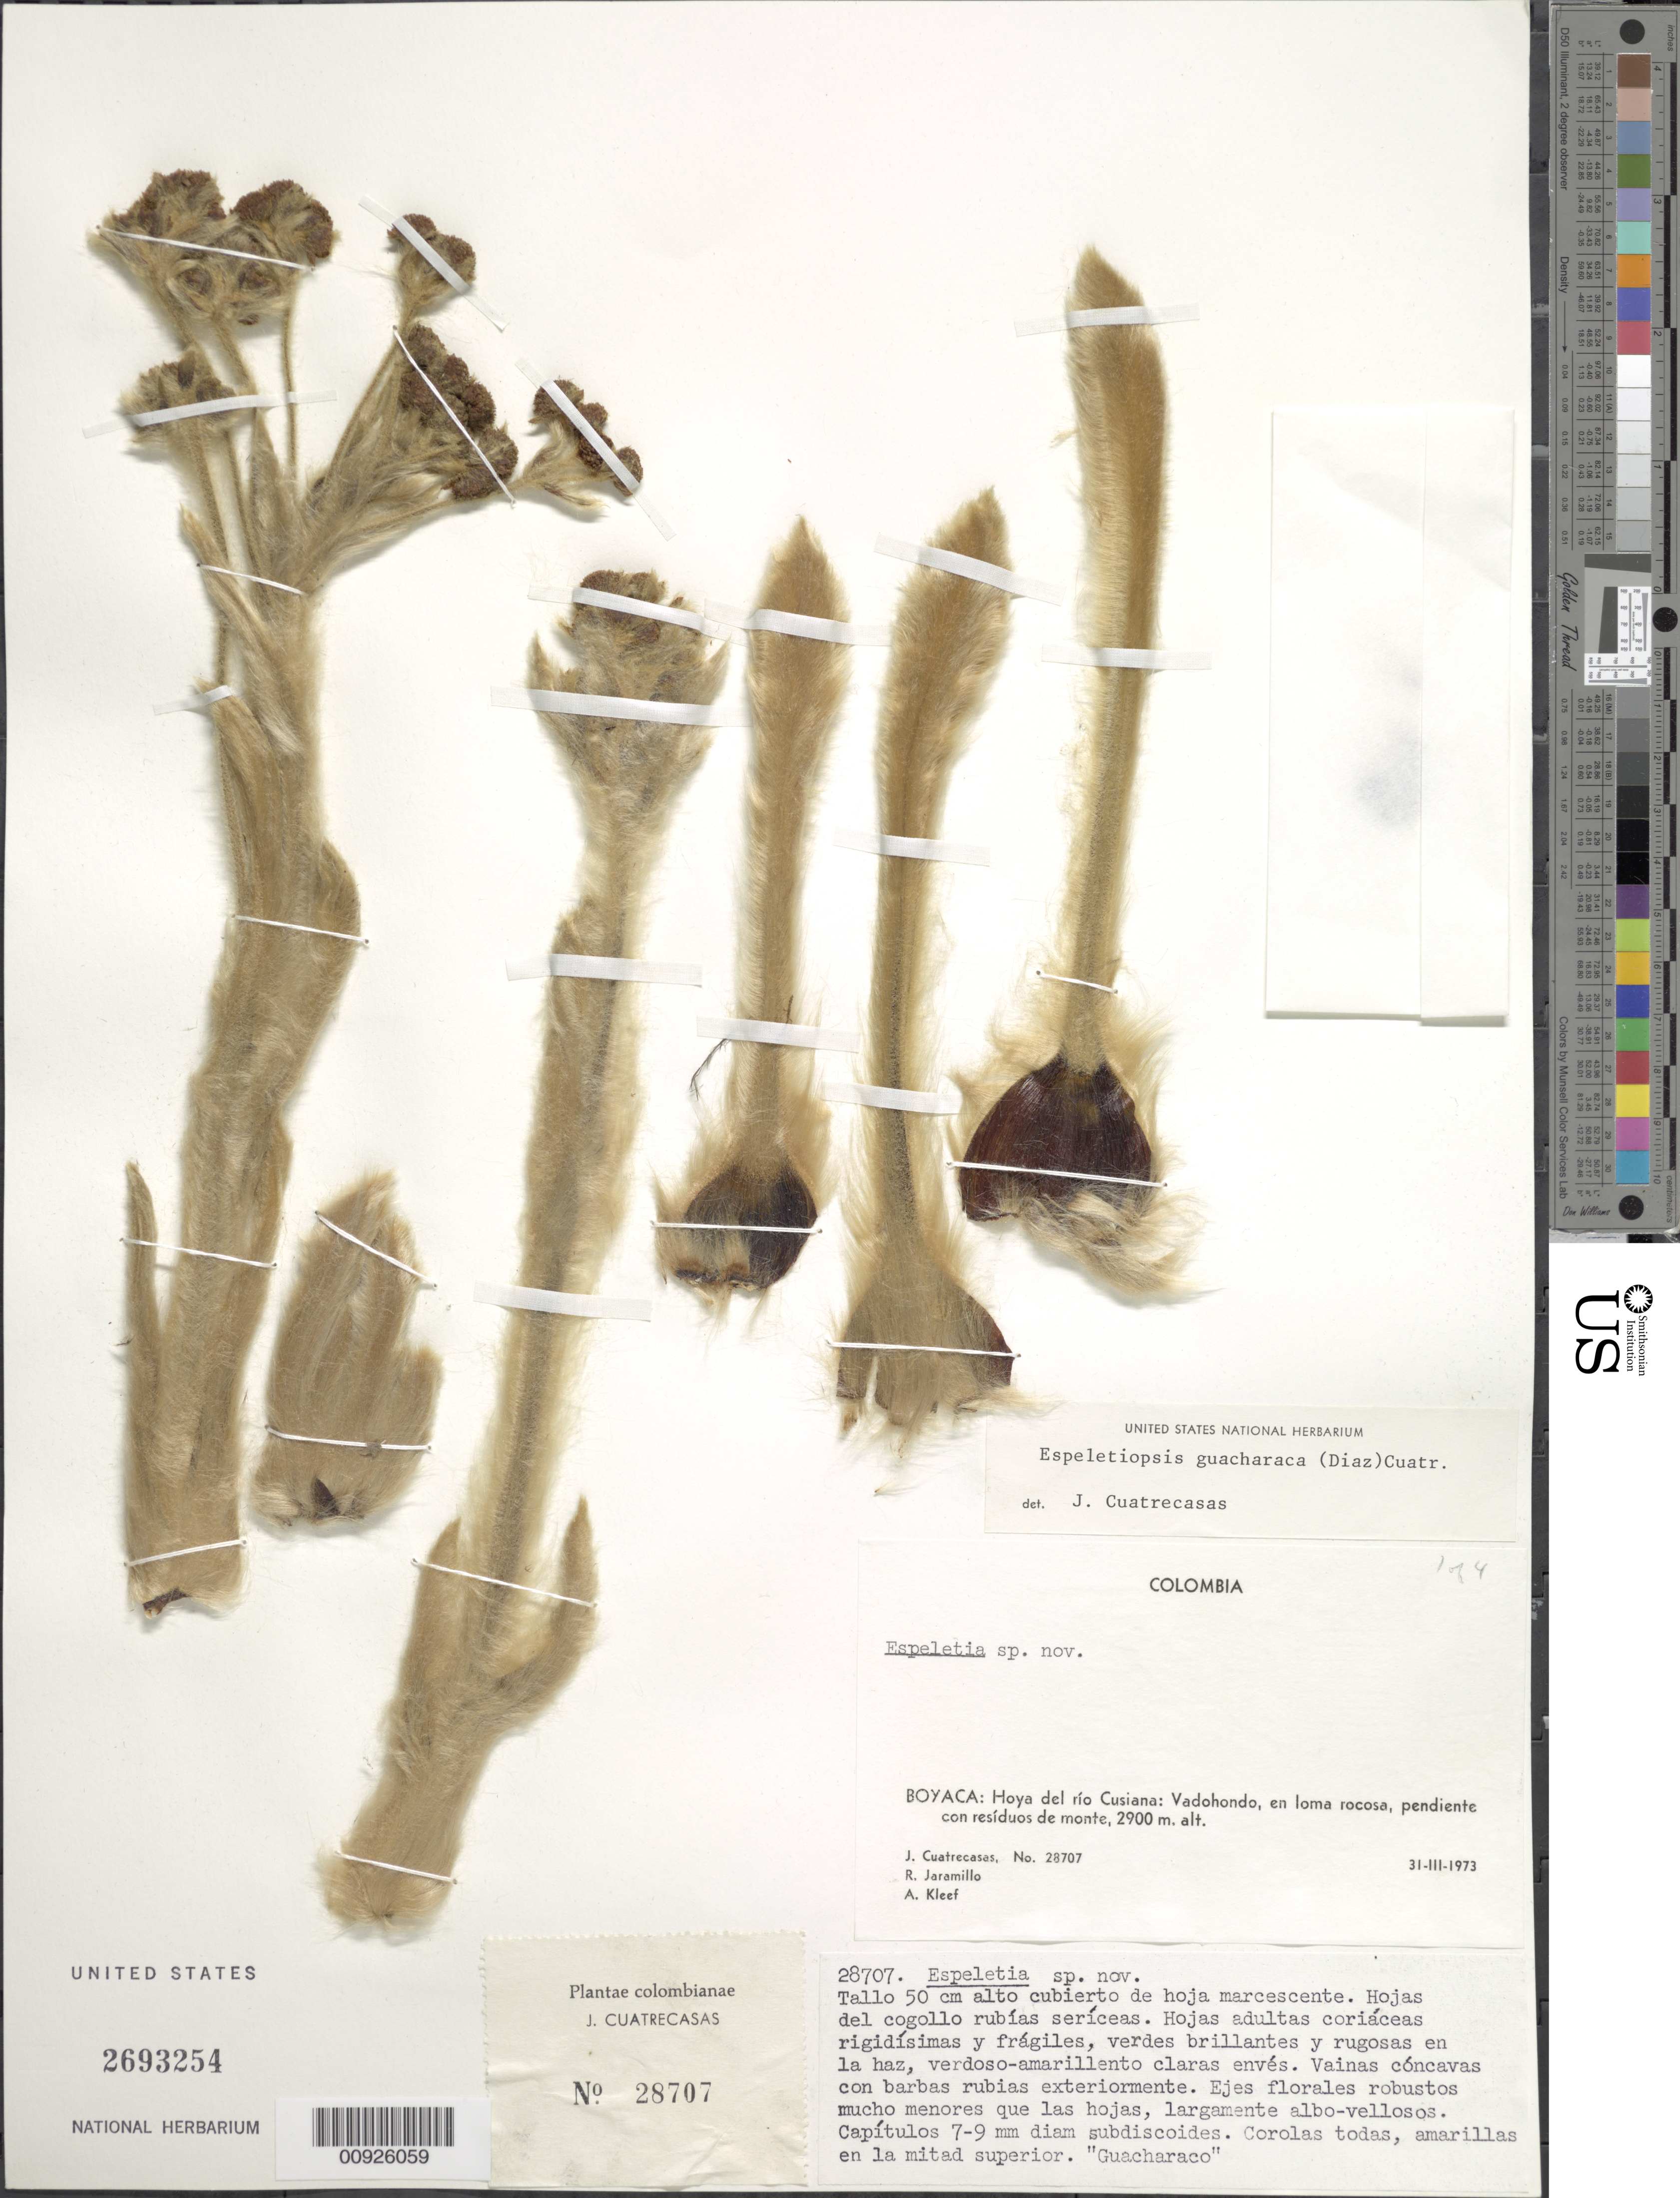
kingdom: Plantae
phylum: Tracheophyta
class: Magnoliopsida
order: Asterales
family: Asteraceae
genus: Espeletiopsis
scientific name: Espeletiopsis jimenez-quesadae var. guacharaca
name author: (S. Díaz) Cuatrec.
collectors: J. Cuatrecasas, R. Jaramillo M. & A. Kleef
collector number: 28707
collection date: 1973-03-31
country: Colombia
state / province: Boyacá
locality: Boyacá: Hoya del rio Cusiana: Vadahondo, en loma rocosa, pendiente con residuos de monte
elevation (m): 2900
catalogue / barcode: US 2693254